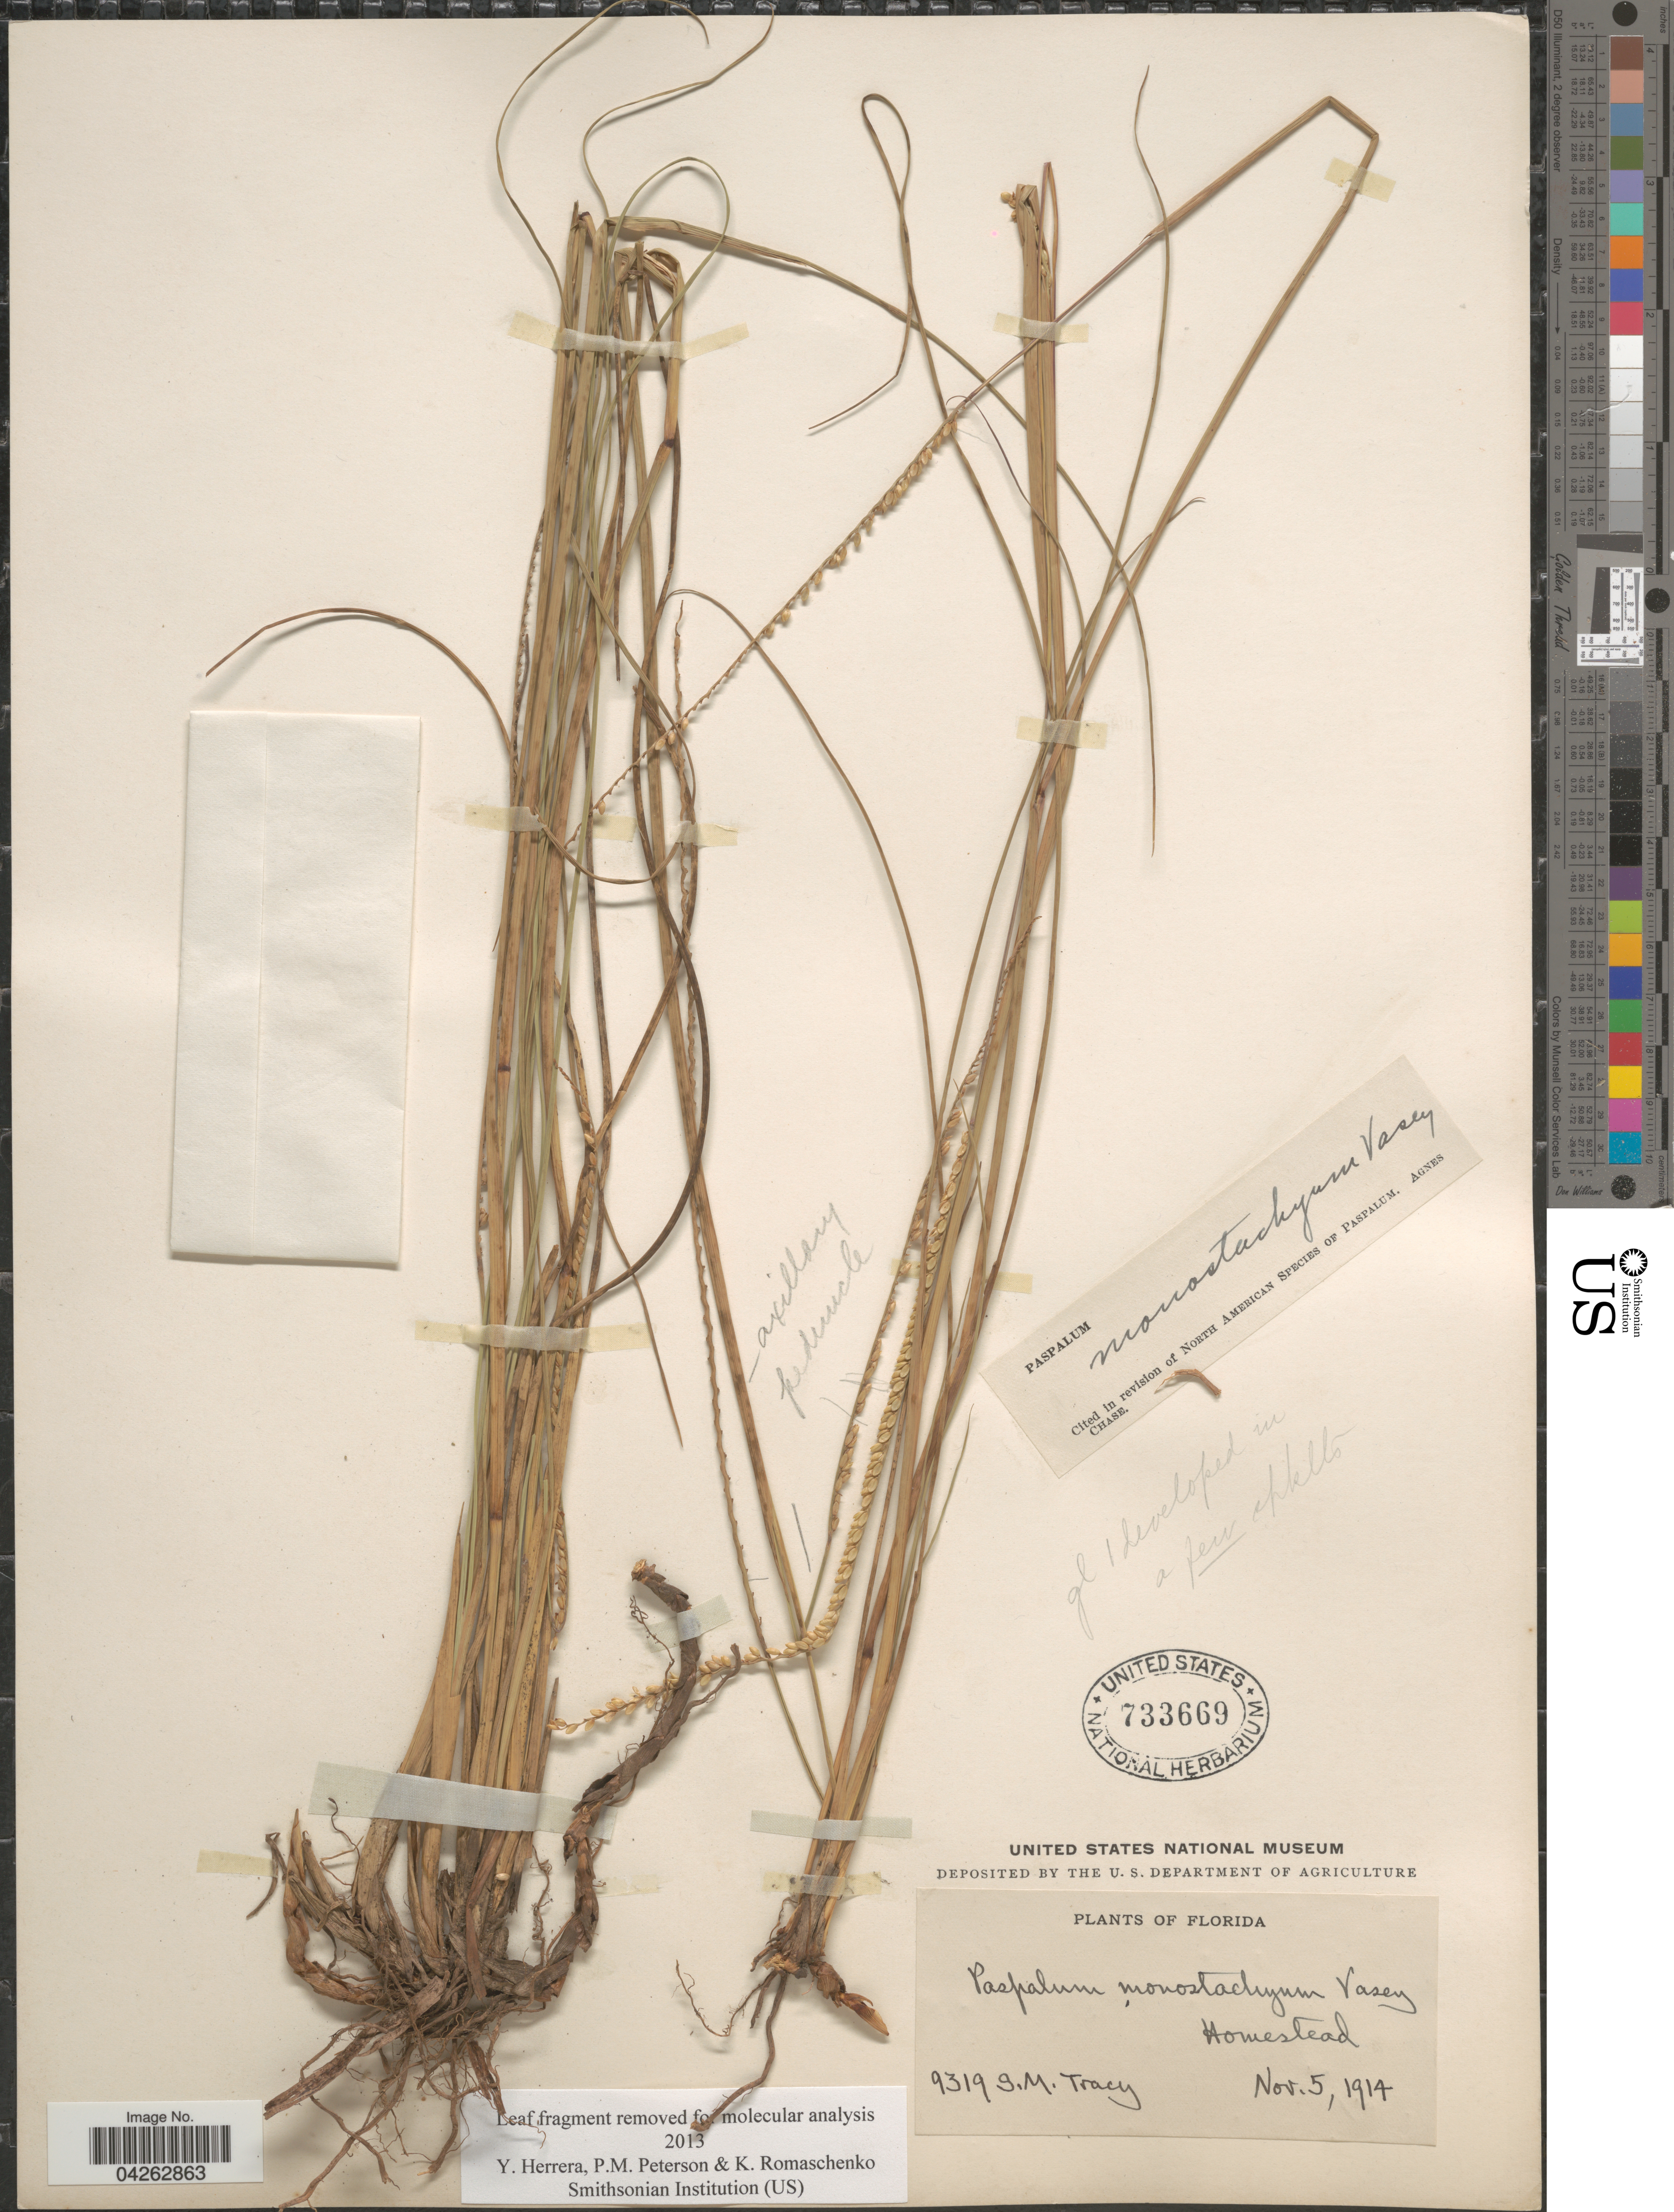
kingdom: Plantae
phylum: Tracheophyta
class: Liliopsida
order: Poales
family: Poaceae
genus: Paspalum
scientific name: Paspalum monostachyum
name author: Vasey ex Chapm.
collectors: S. M. Tracy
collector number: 9319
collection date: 1914-11-05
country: United States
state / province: Florida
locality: Homestead.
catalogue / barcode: US 733669